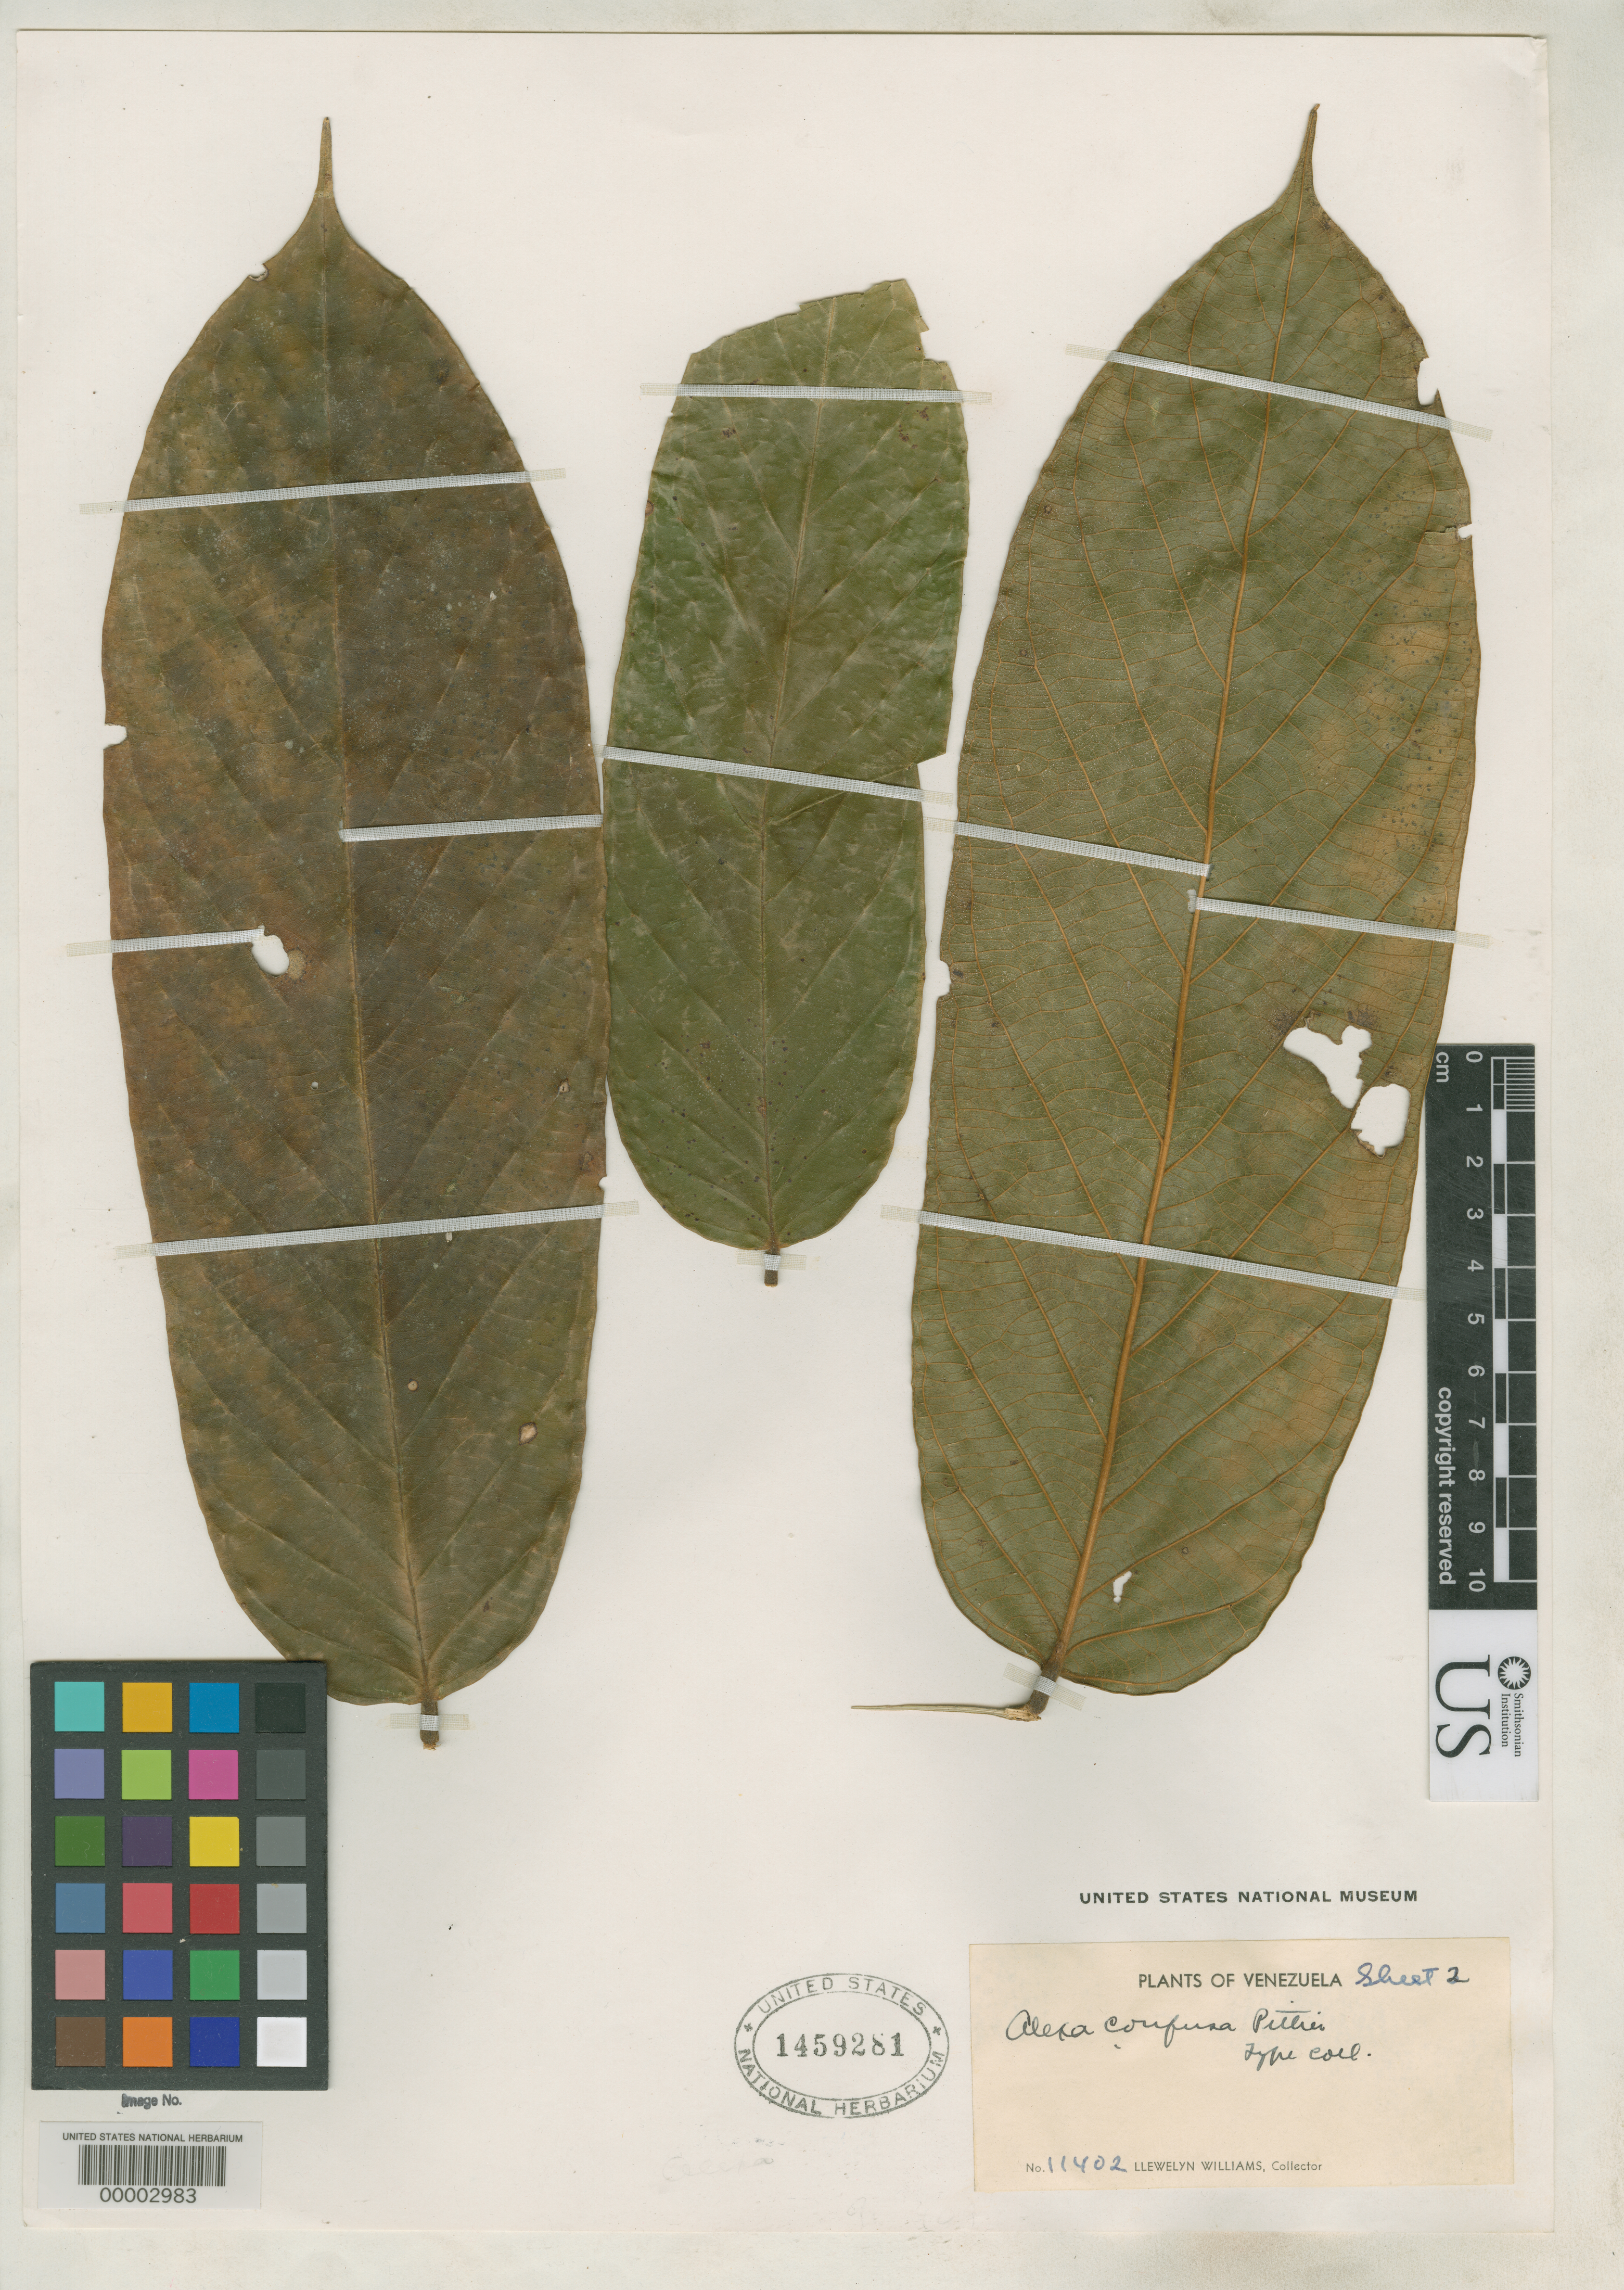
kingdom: Plantae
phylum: Tracheophyta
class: Magnoliopsida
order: Fabales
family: Fabaceae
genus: Alexa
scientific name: Alexa confusa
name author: Pittier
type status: Type Collection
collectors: Ll. Williams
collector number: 11402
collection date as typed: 06 Mar 1939 or 03 Jun 1939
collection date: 1939-03-06 or 1939-06-03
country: Venezuela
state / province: Bolivar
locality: Para, Medio Caura.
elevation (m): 300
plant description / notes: Protologue does not indicate herbarium for holotype (VEN?) and US sheets are annotated "Type coll." Ramirez (1995, Ann. Missouri Bot. Gard. 82: 554) cites "holotype" at US.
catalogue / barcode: US 1459281